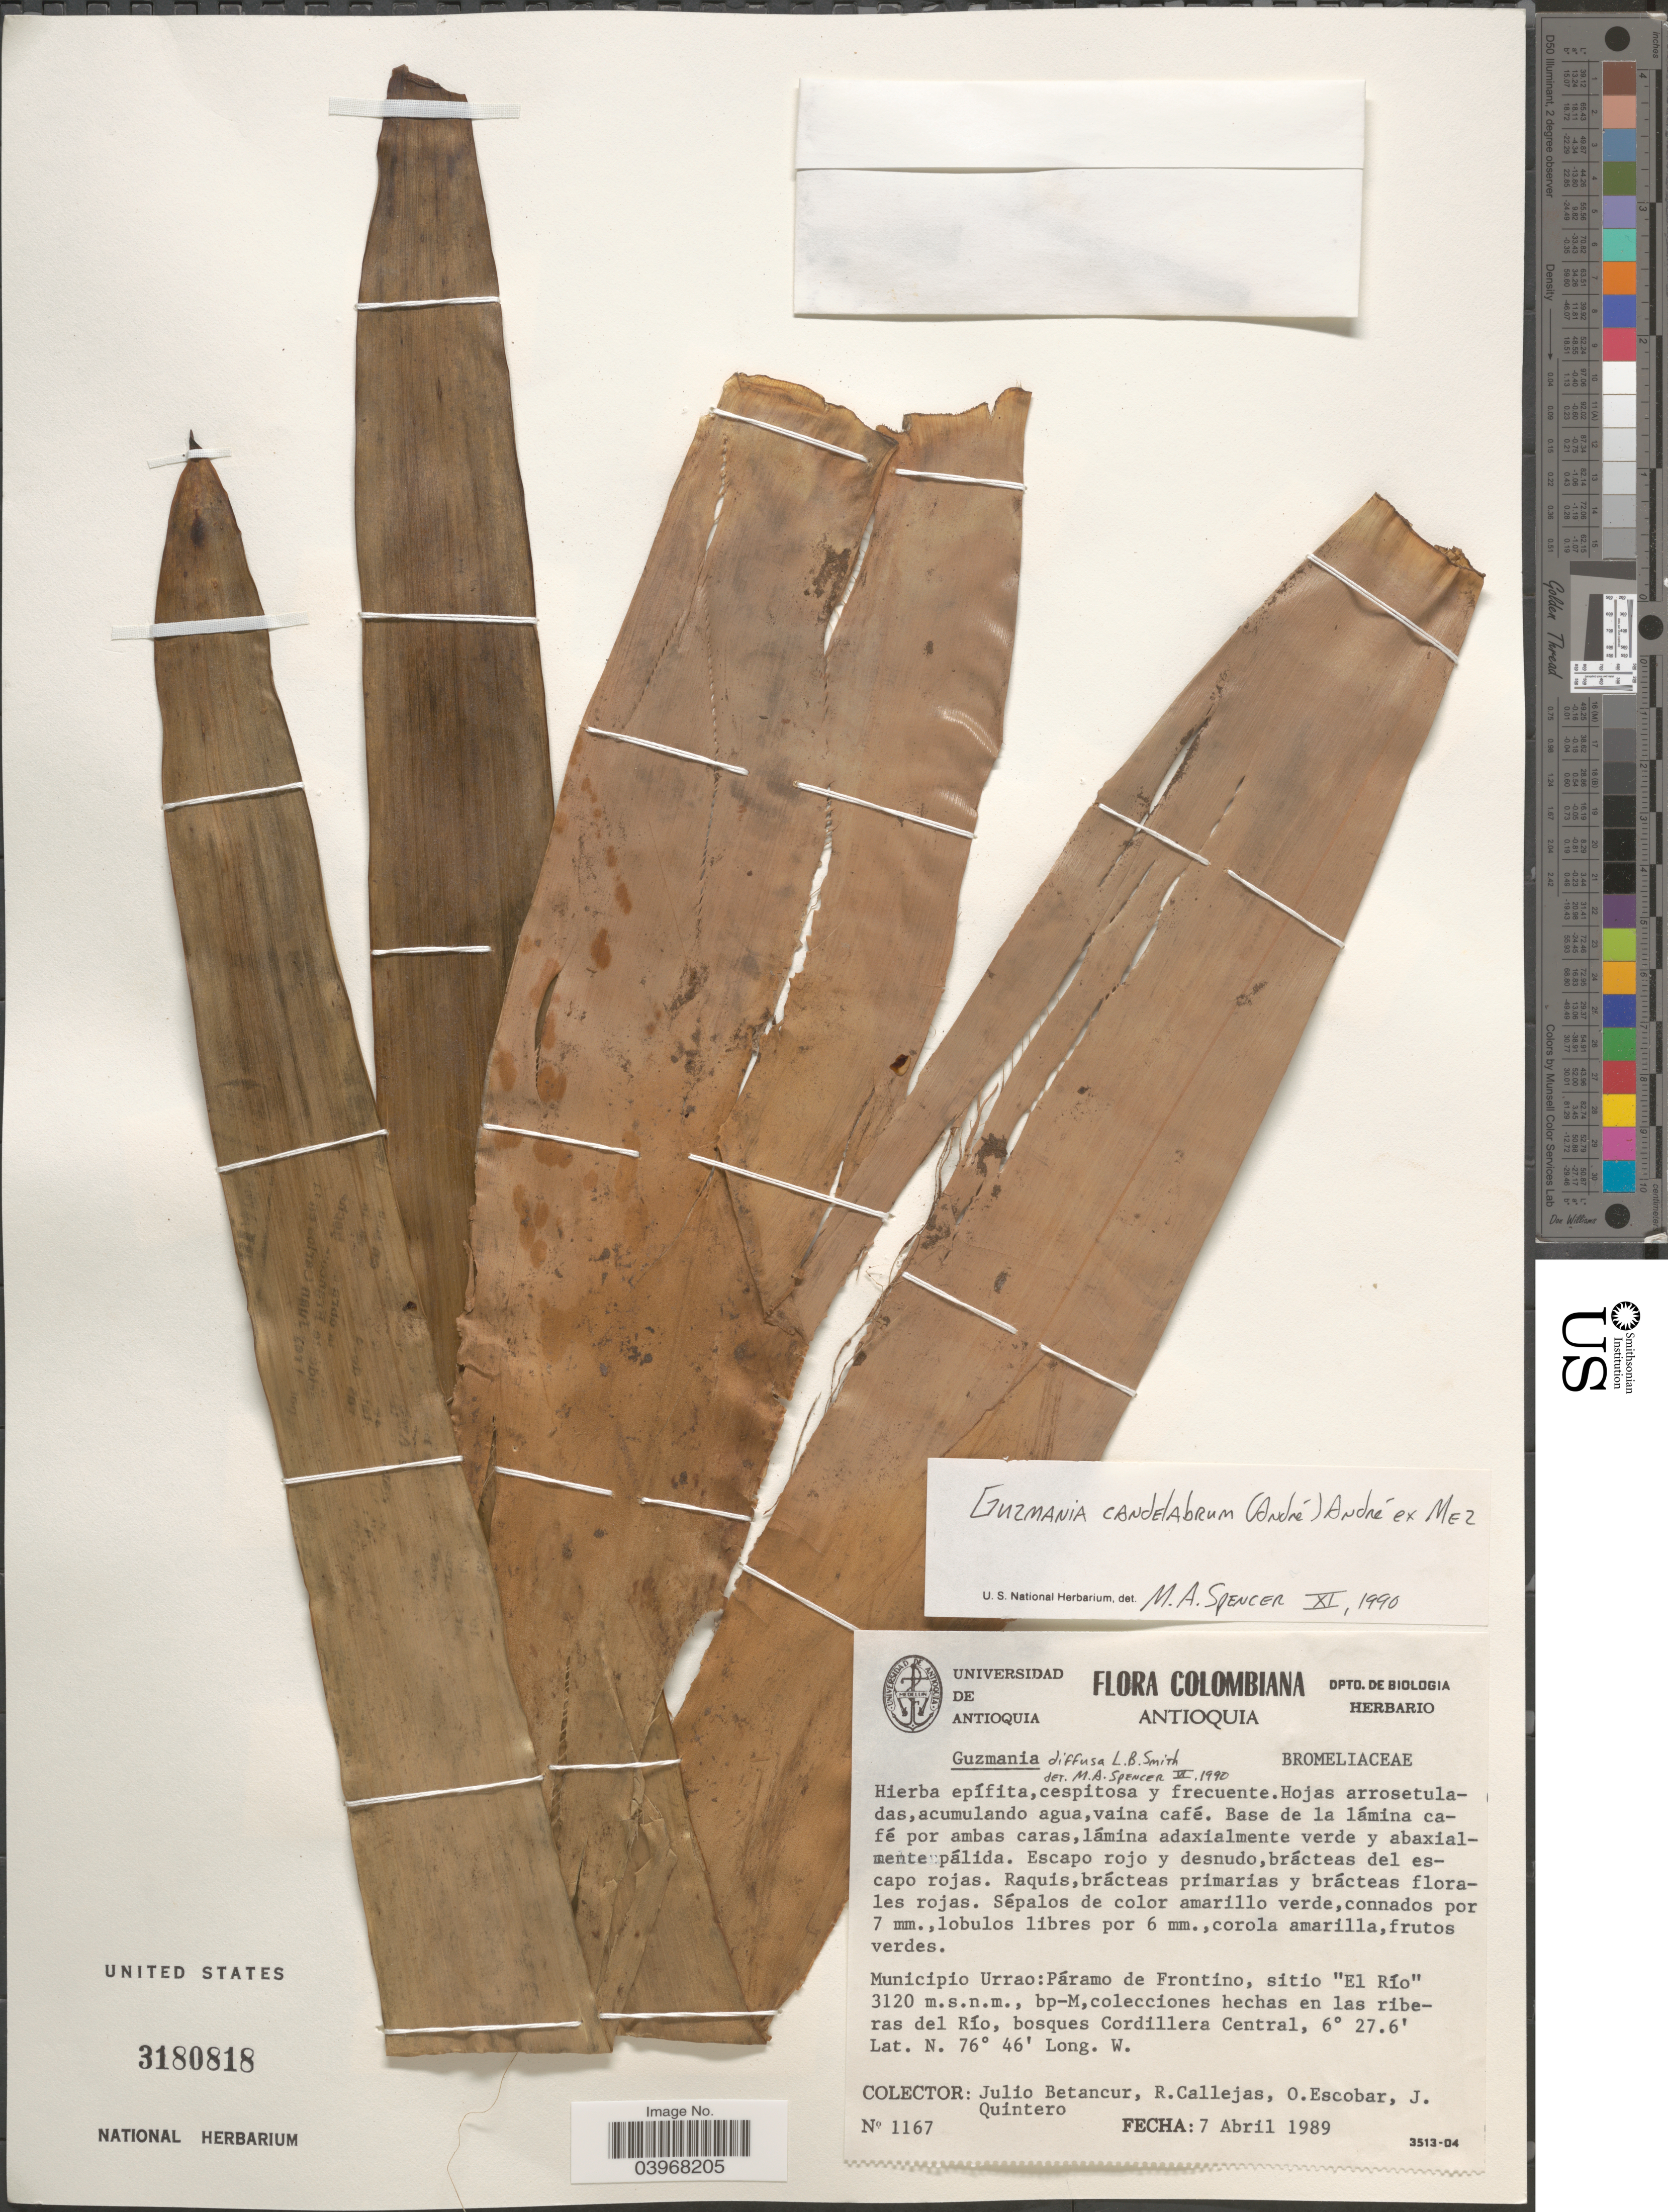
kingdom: Plantae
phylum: Tracheophyta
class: Liliopsida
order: Poales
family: Bromeliaceae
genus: Guzmania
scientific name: Guzmania candelabrum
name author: (André) André ex Mez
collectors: J. Betancur, R. Callejas, O. Escobar & J. Quintero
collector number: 1167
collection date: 1989-04-07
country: Colombia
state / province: Antioquia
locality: Municipio Urrao: Páramo de Frontino, sitio "El Río", colecciones hechas en las riberas del Río, bosques Cordillera Central.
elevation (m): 3120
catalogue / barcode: US 3180818